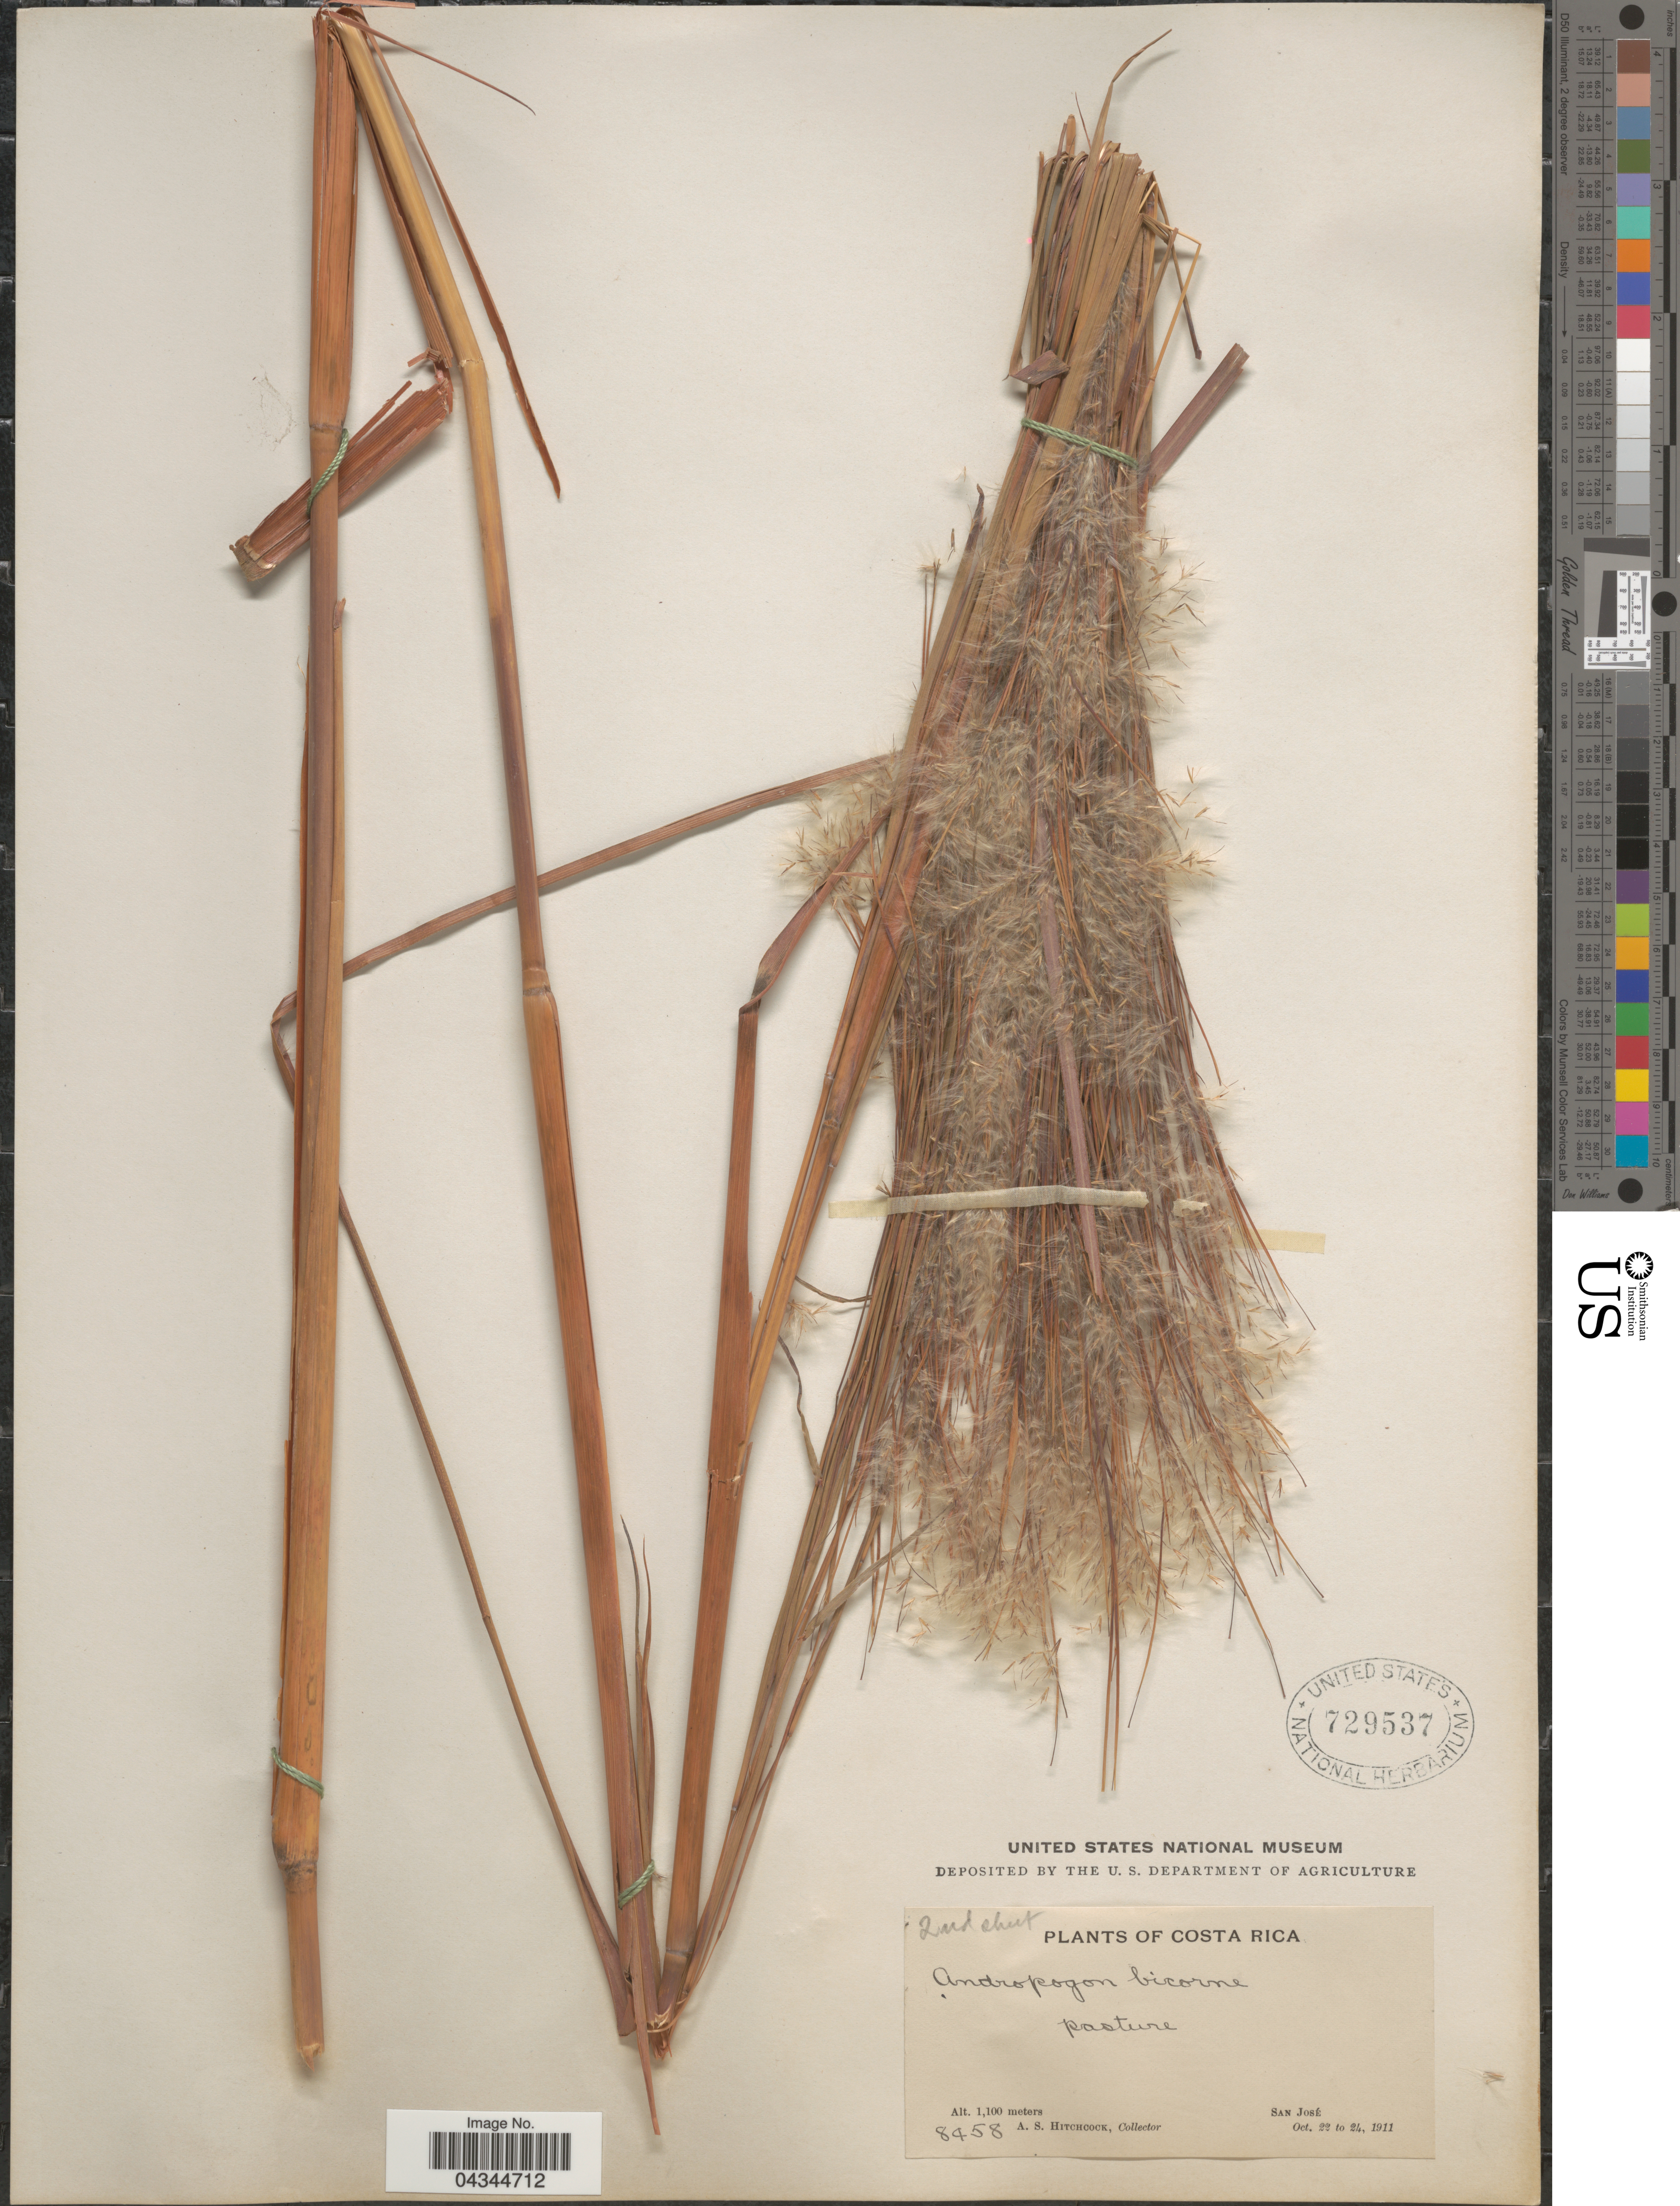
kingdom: Plantae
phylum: Tracheophyta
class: Liliopsida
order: Poales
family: Poaceae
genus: Andropogon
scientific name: Andropogon bicornis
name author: L.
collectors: A. S. Hitchcock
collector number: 8458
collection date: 1911-10-22/1911-10-24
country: Costa Rica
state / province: San José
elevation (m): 1100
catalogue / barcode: US 729537